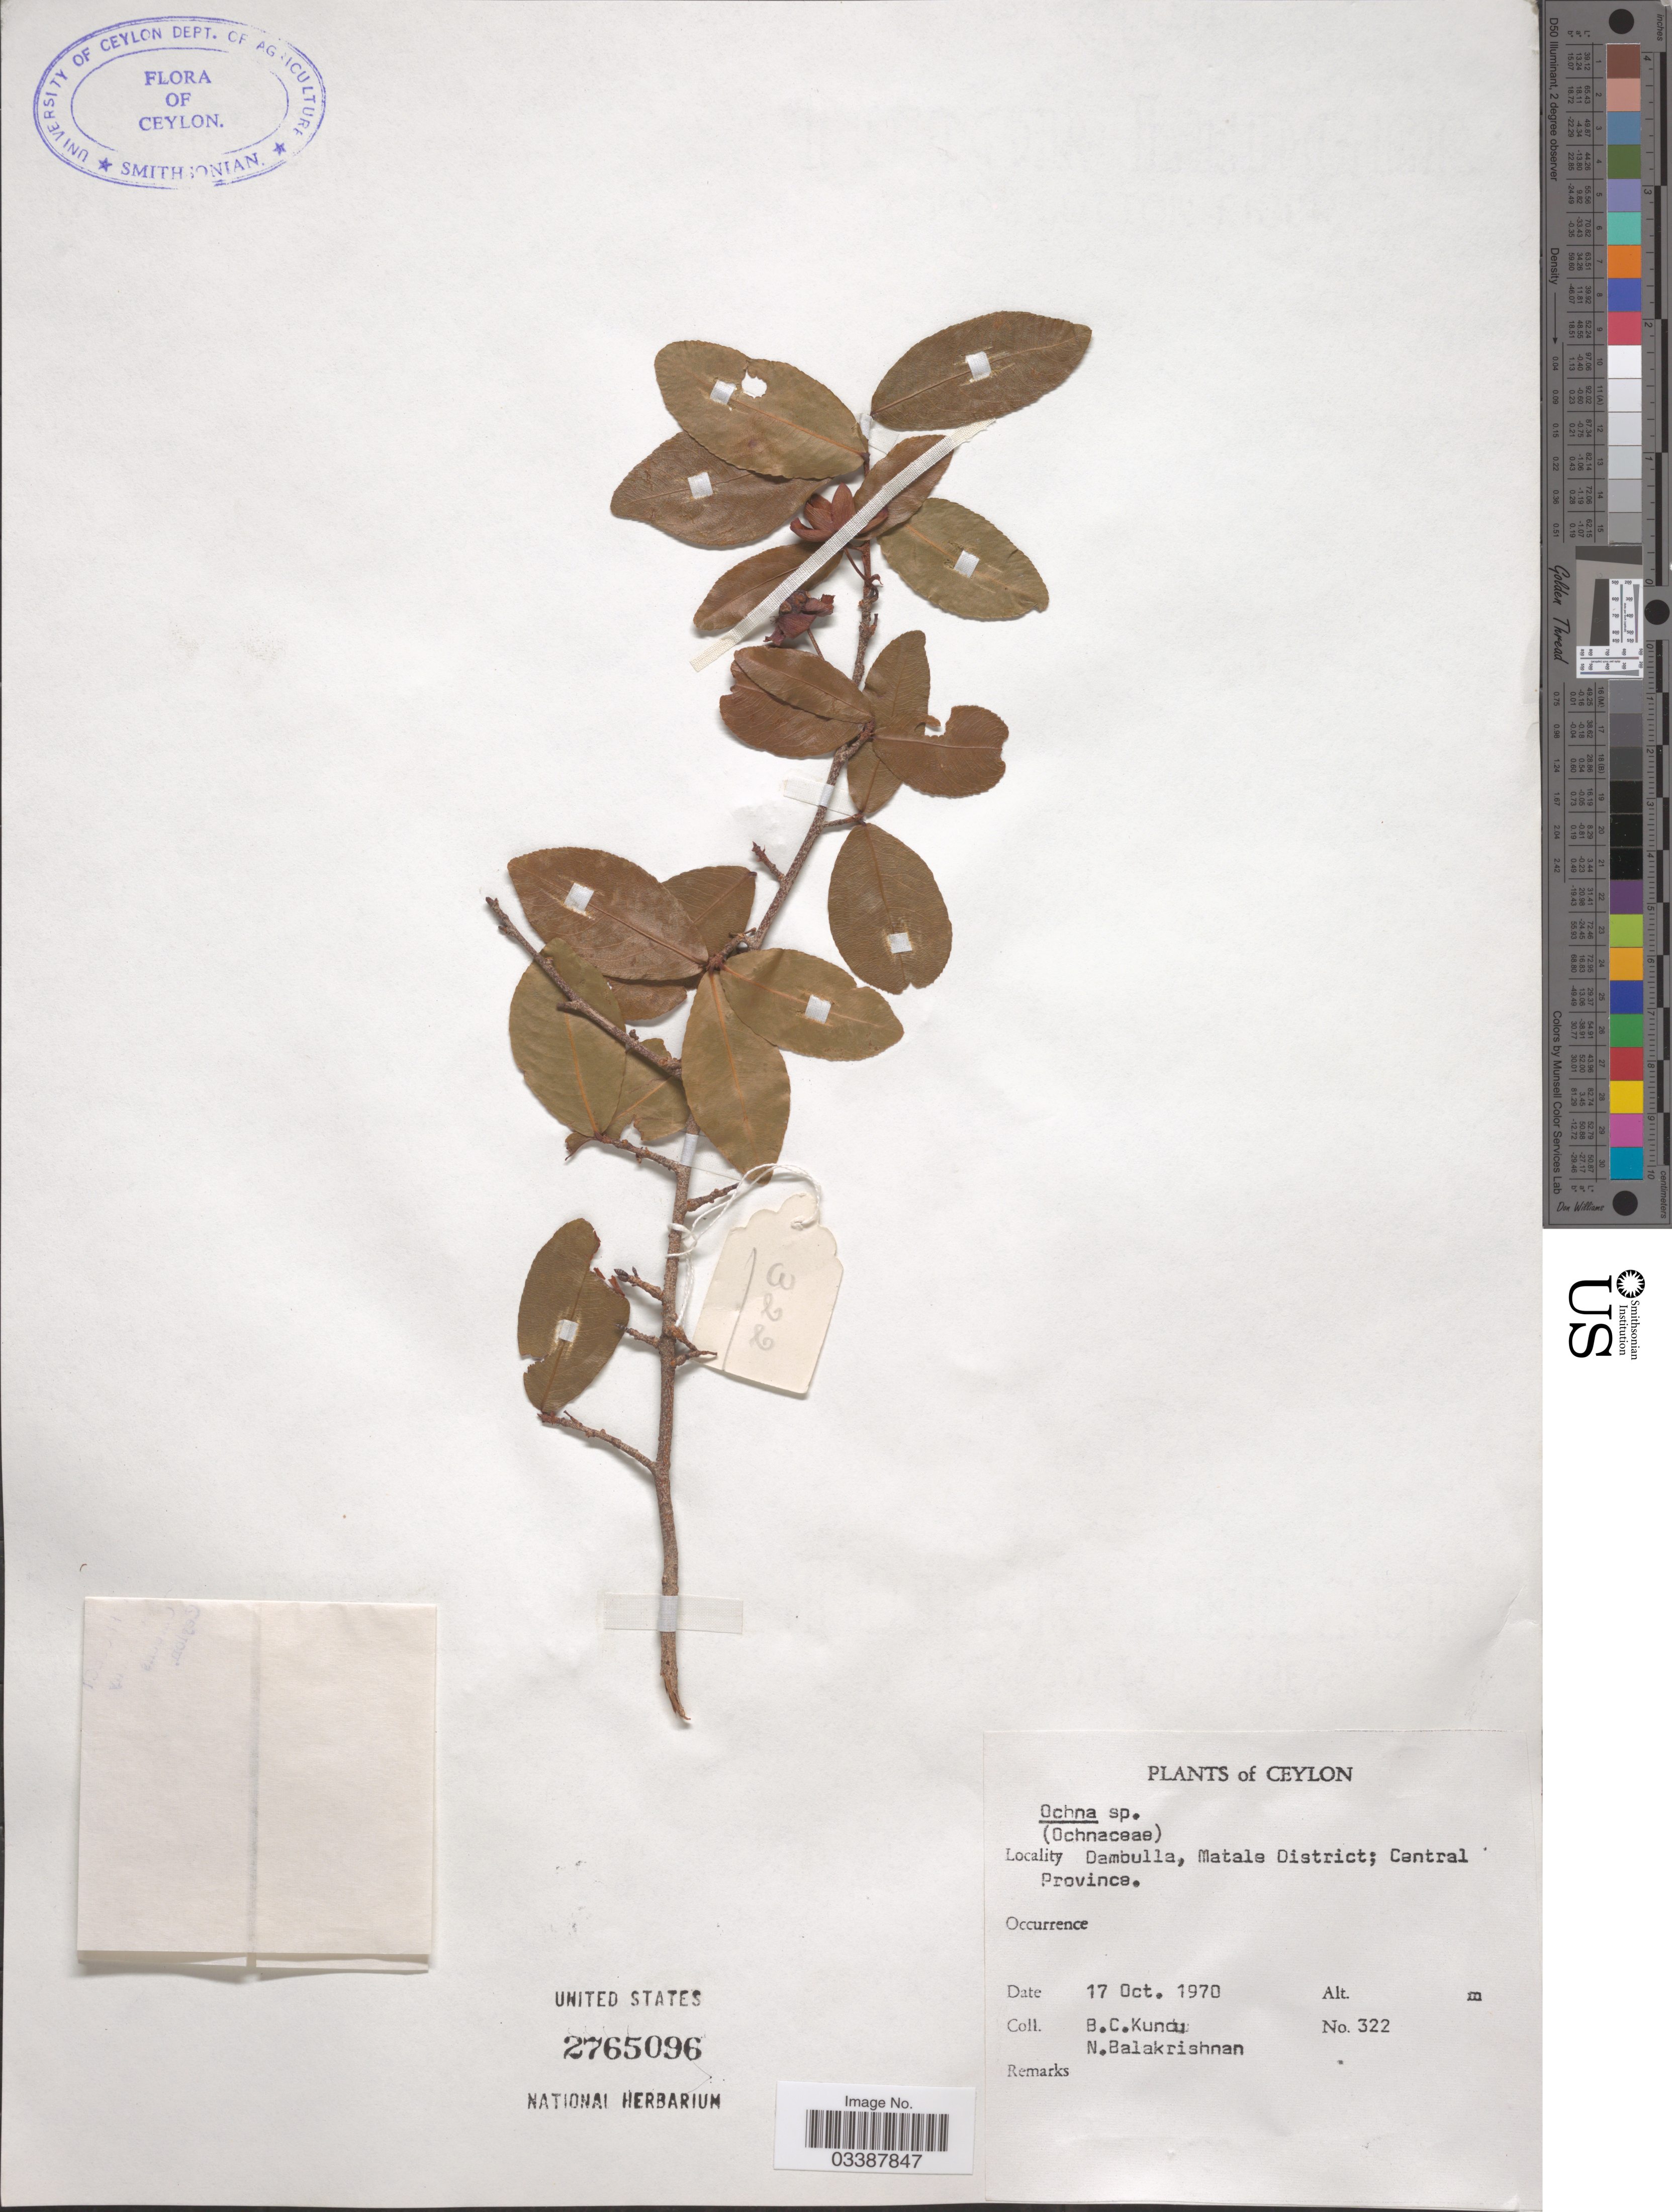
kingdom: Plantae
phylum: Tracheophyta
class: Magnoliopsida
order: Malpighiales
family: Ochnaceae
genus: Ochna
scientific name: Ochna sp.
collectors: B. C. Kundu & N. Balakrishnan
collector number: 322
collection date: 1970-10-17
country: Sri Lanka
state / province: Central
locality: Ceylon. Dambulla, Mutale District.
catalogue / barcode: US 2765096